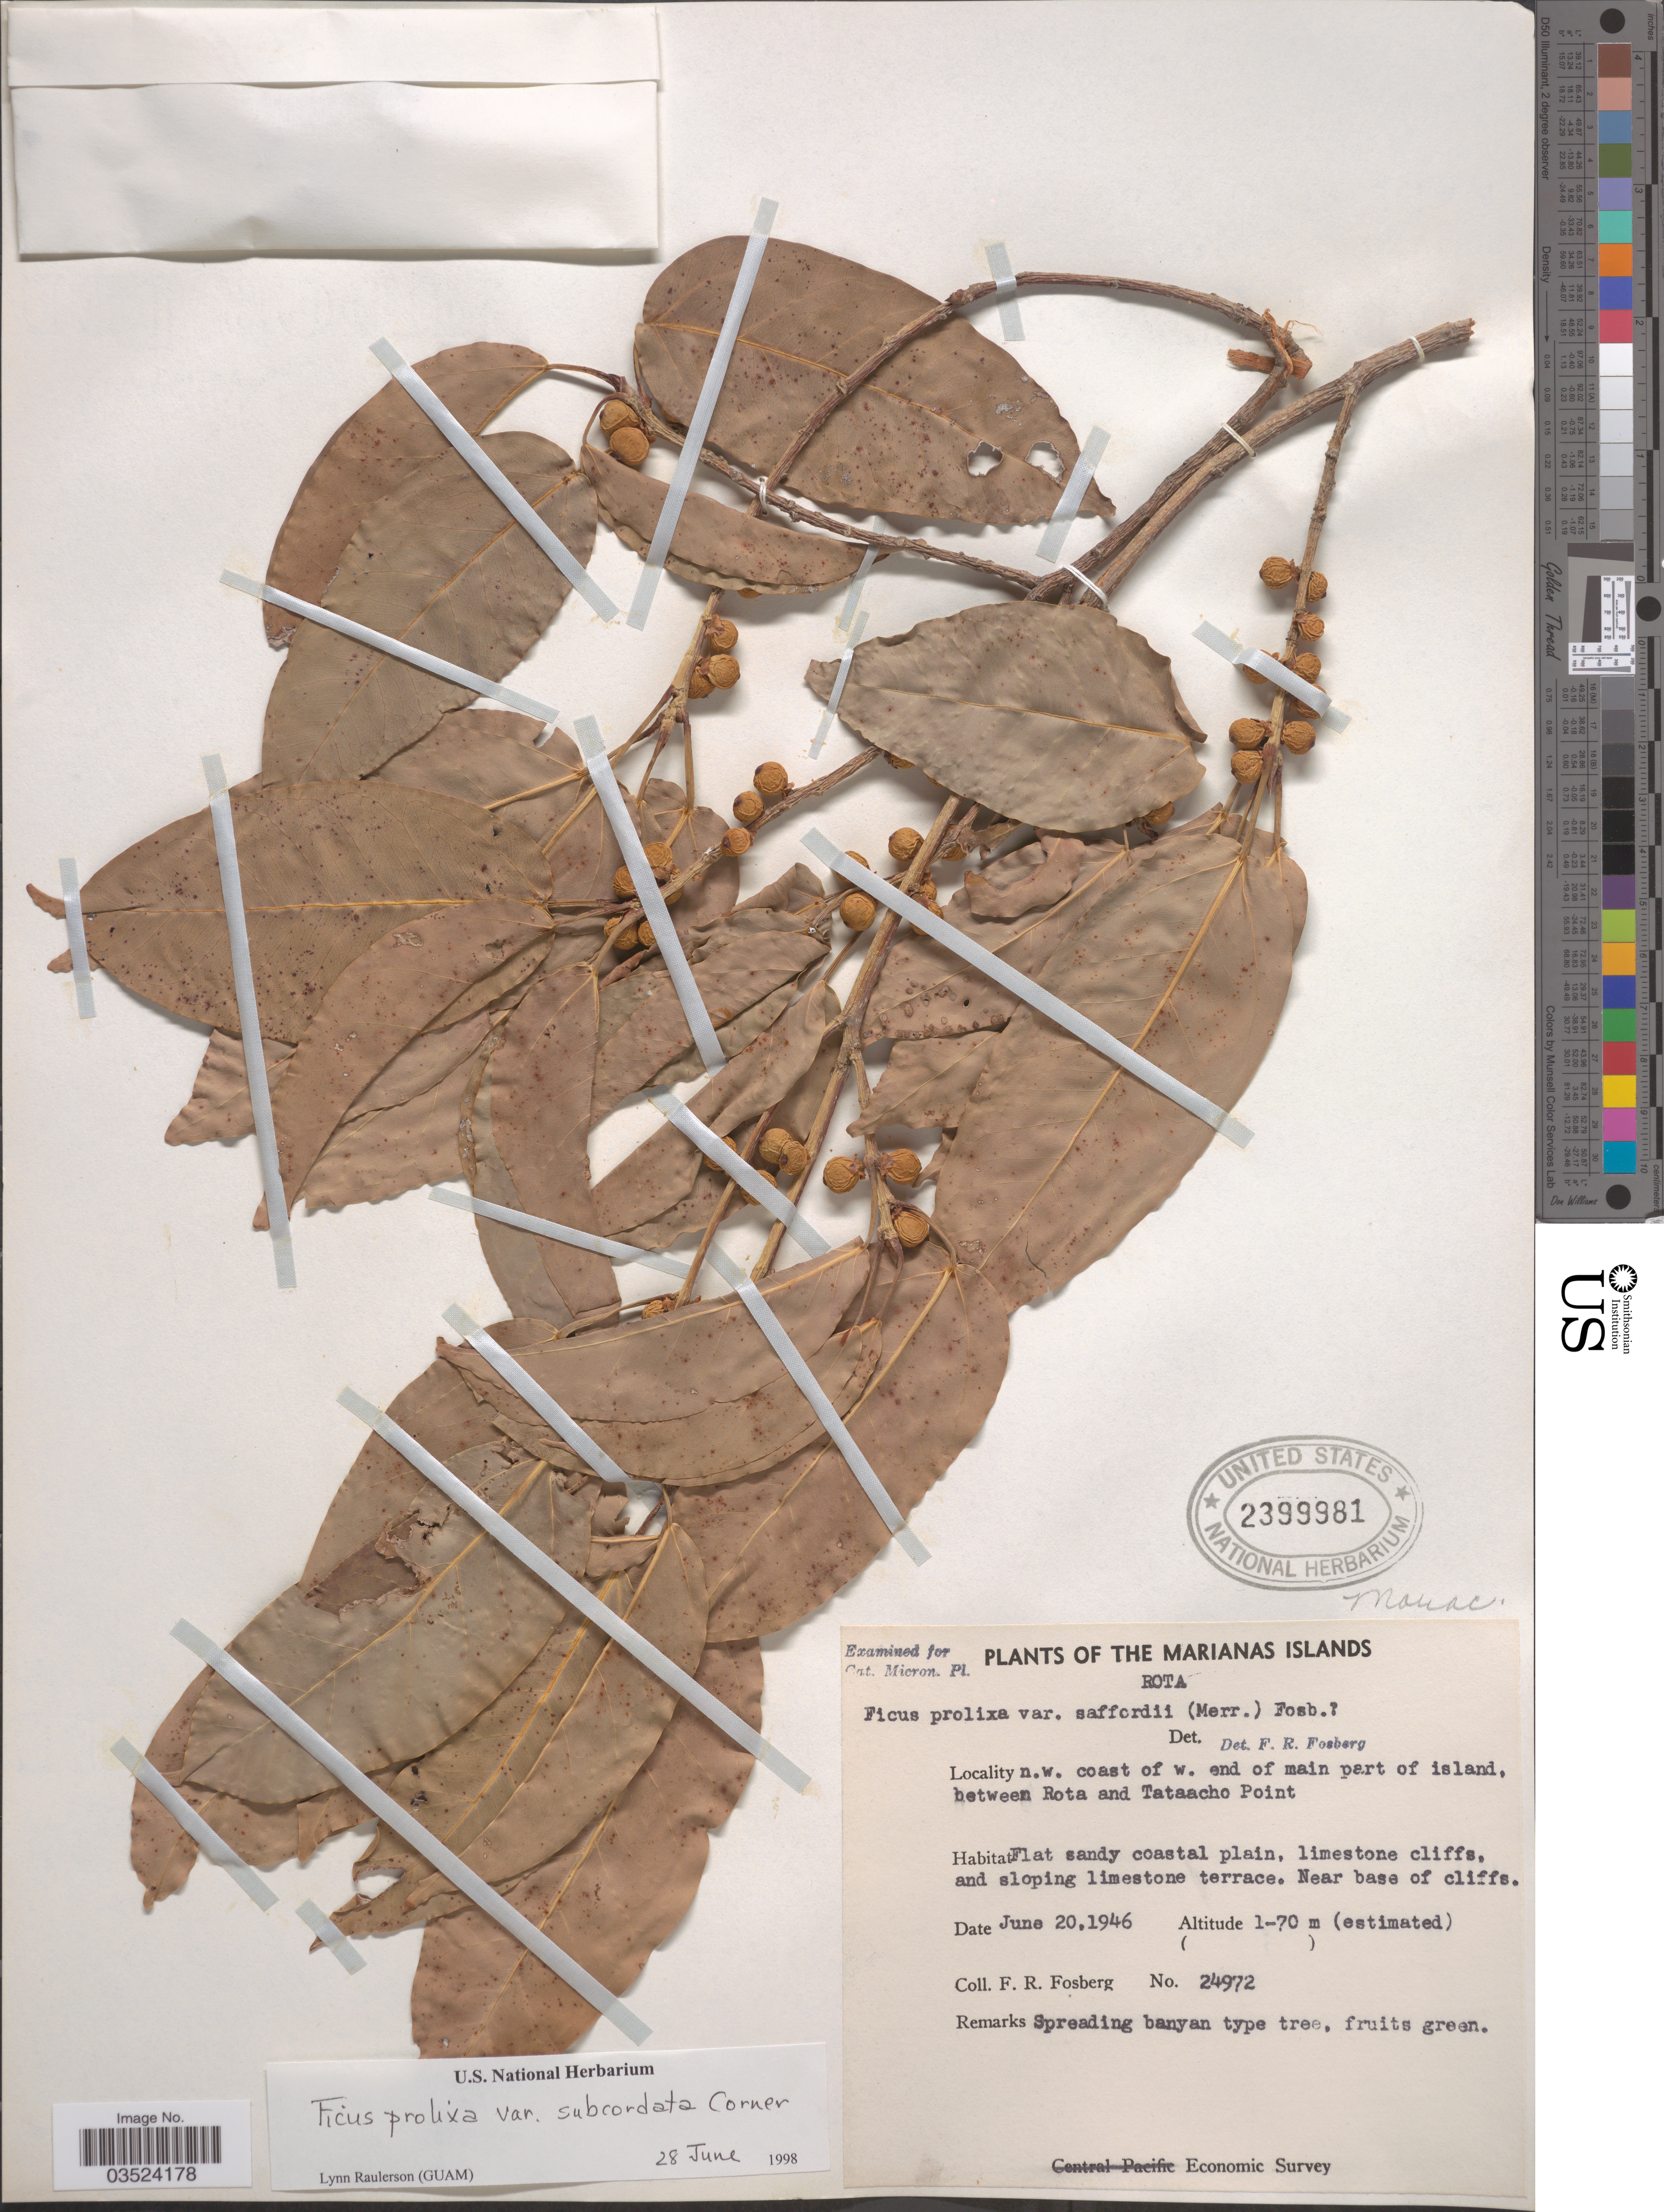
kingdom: Plantae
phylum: Tracheophyta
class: Magnoliopsida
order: Rosales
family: Moraceae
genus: Ficus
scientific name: Ficus prolixa var. subcordata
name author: Corner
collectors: F. R. Fosberg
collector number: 24972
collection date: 1946-06-20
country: Northern Mariana Islands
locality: The Marianas Islands. Rota. n.w. coast of w. end of main part of island, between Rota and Tataacho Point.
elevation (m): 1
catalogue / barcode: US 2399981